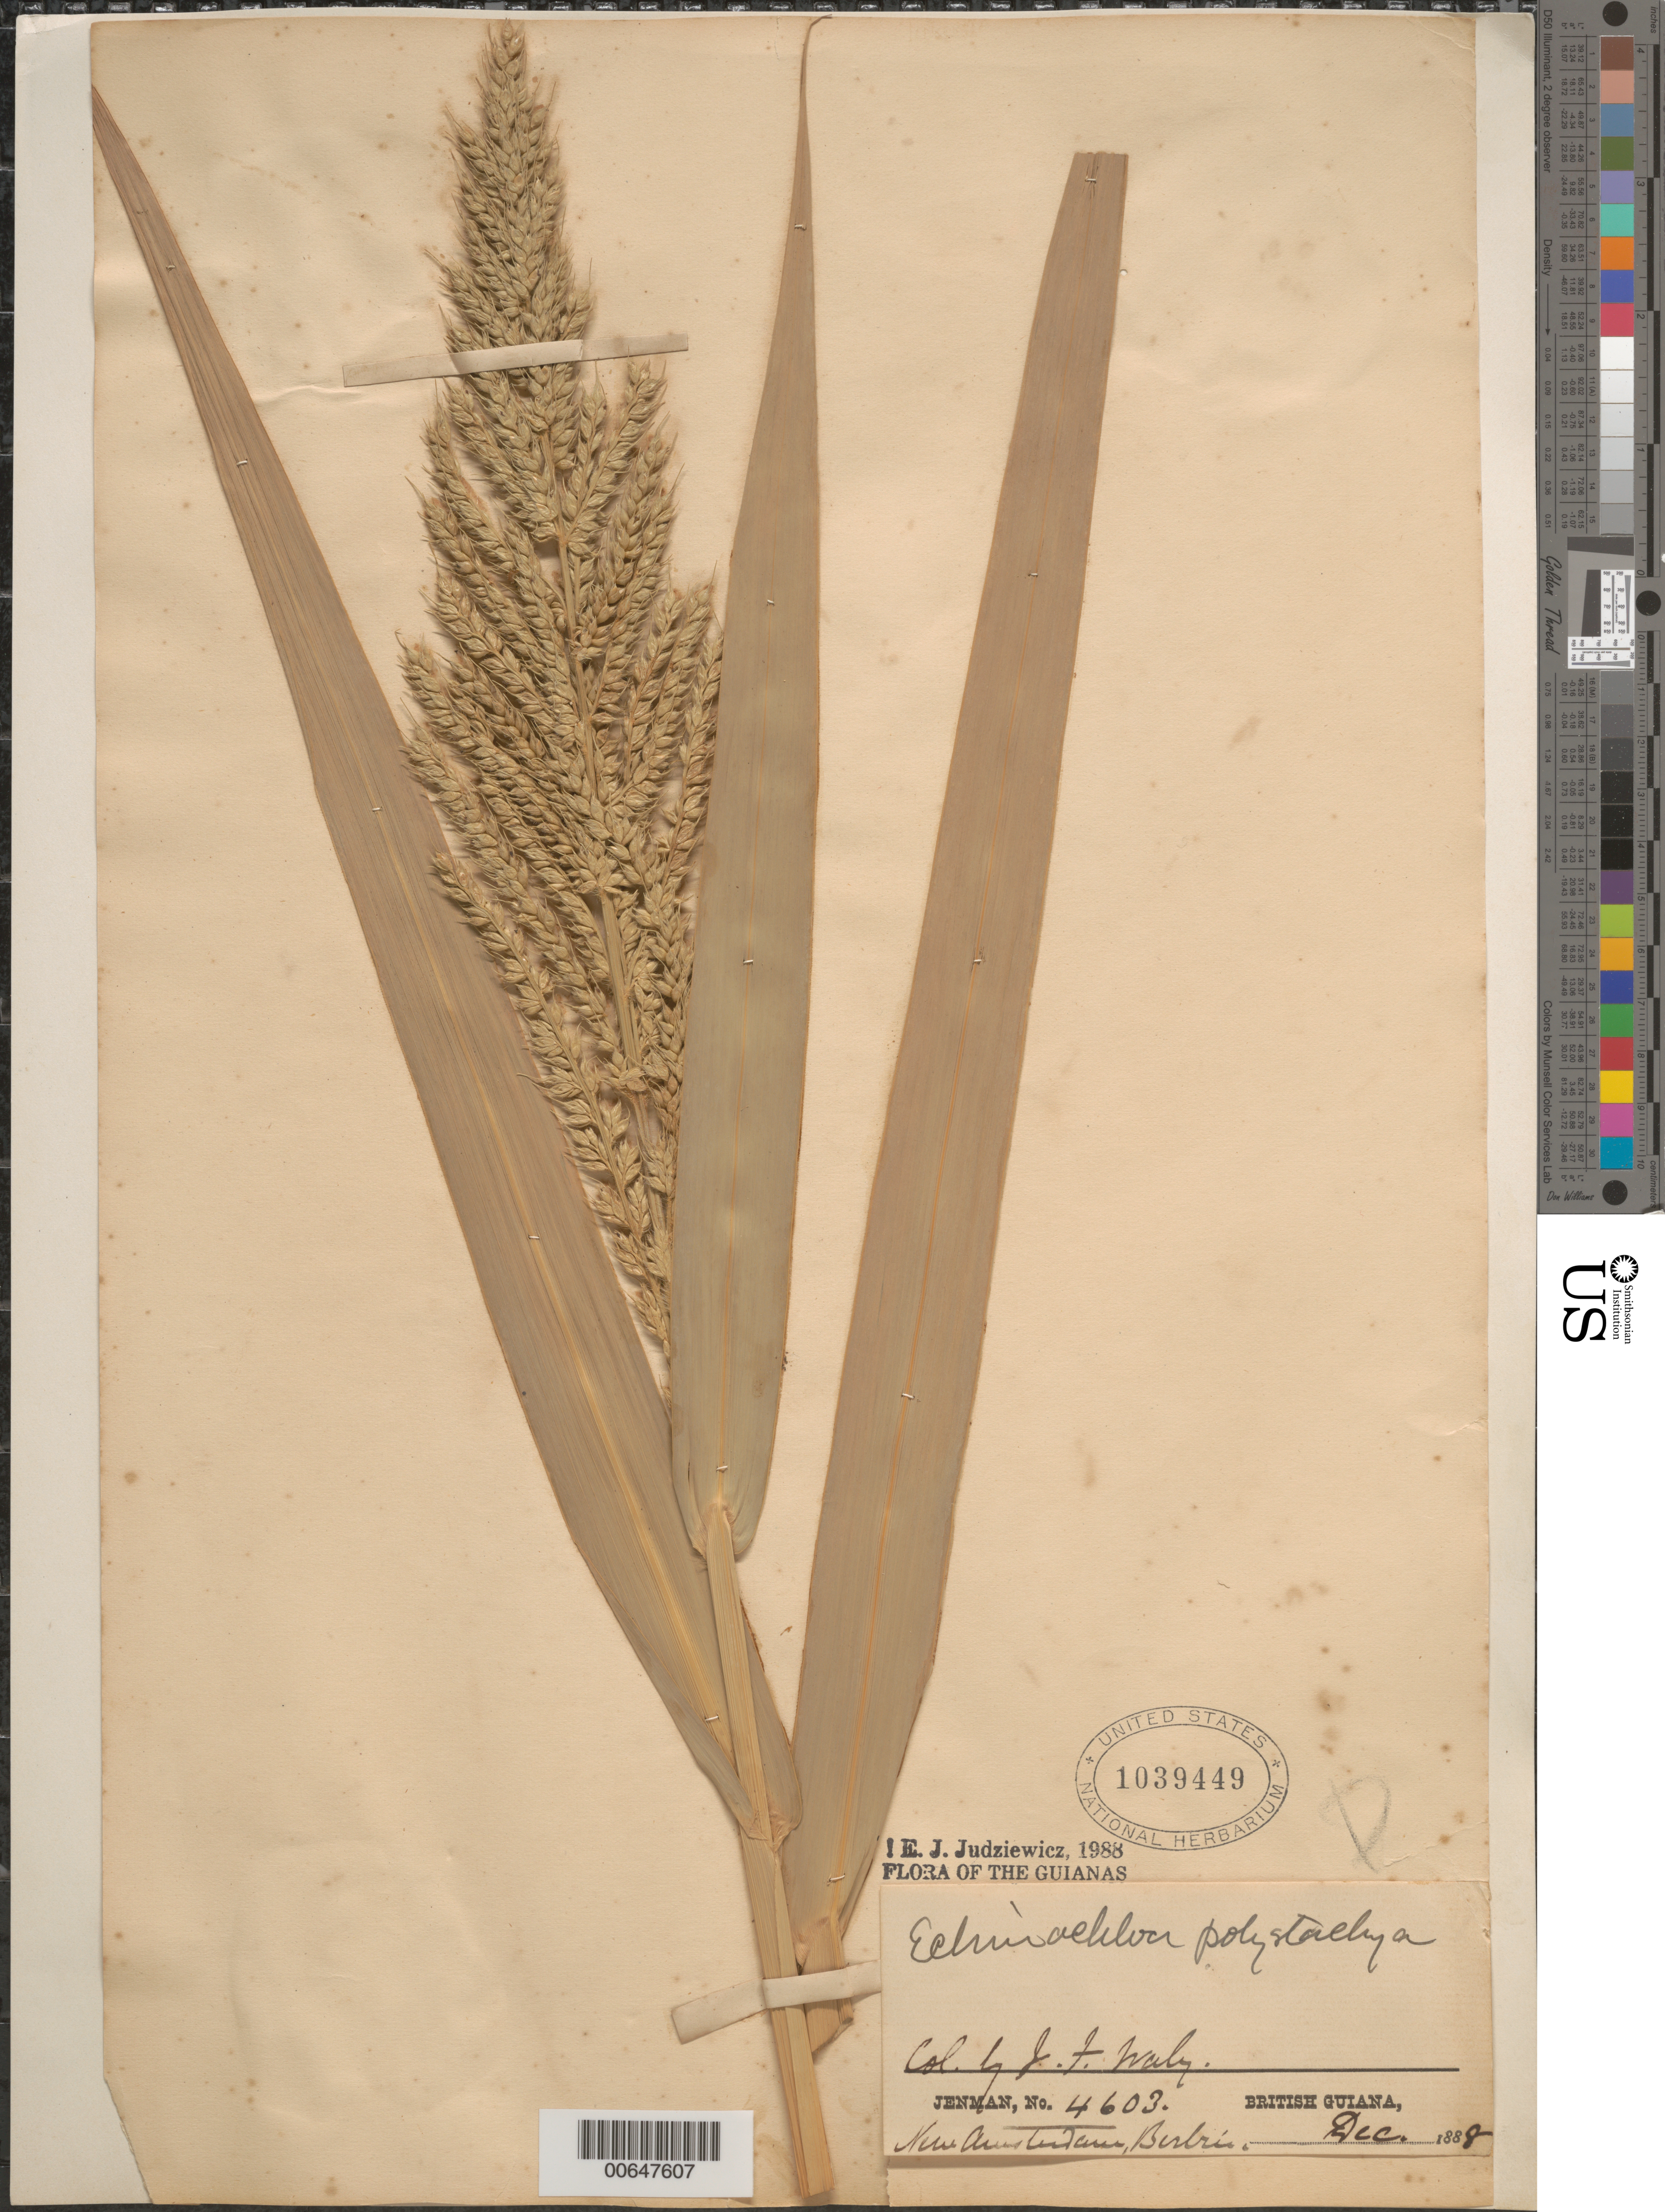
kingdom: Plantae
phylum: Tracheophyta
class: Liliopsida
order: Poales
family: Poaceae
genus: Echinochloa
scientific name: Echinochloa polystachya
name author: (Kunth) Hitchc.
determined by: Judziewicz, E. J.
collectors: G. S. Jenman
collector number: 4603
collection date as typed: December 1888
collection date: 1888-12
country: Guyana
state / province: E. Berbice-Corentyne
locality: New Amsterdam, Berbice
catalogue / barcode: US 1039449